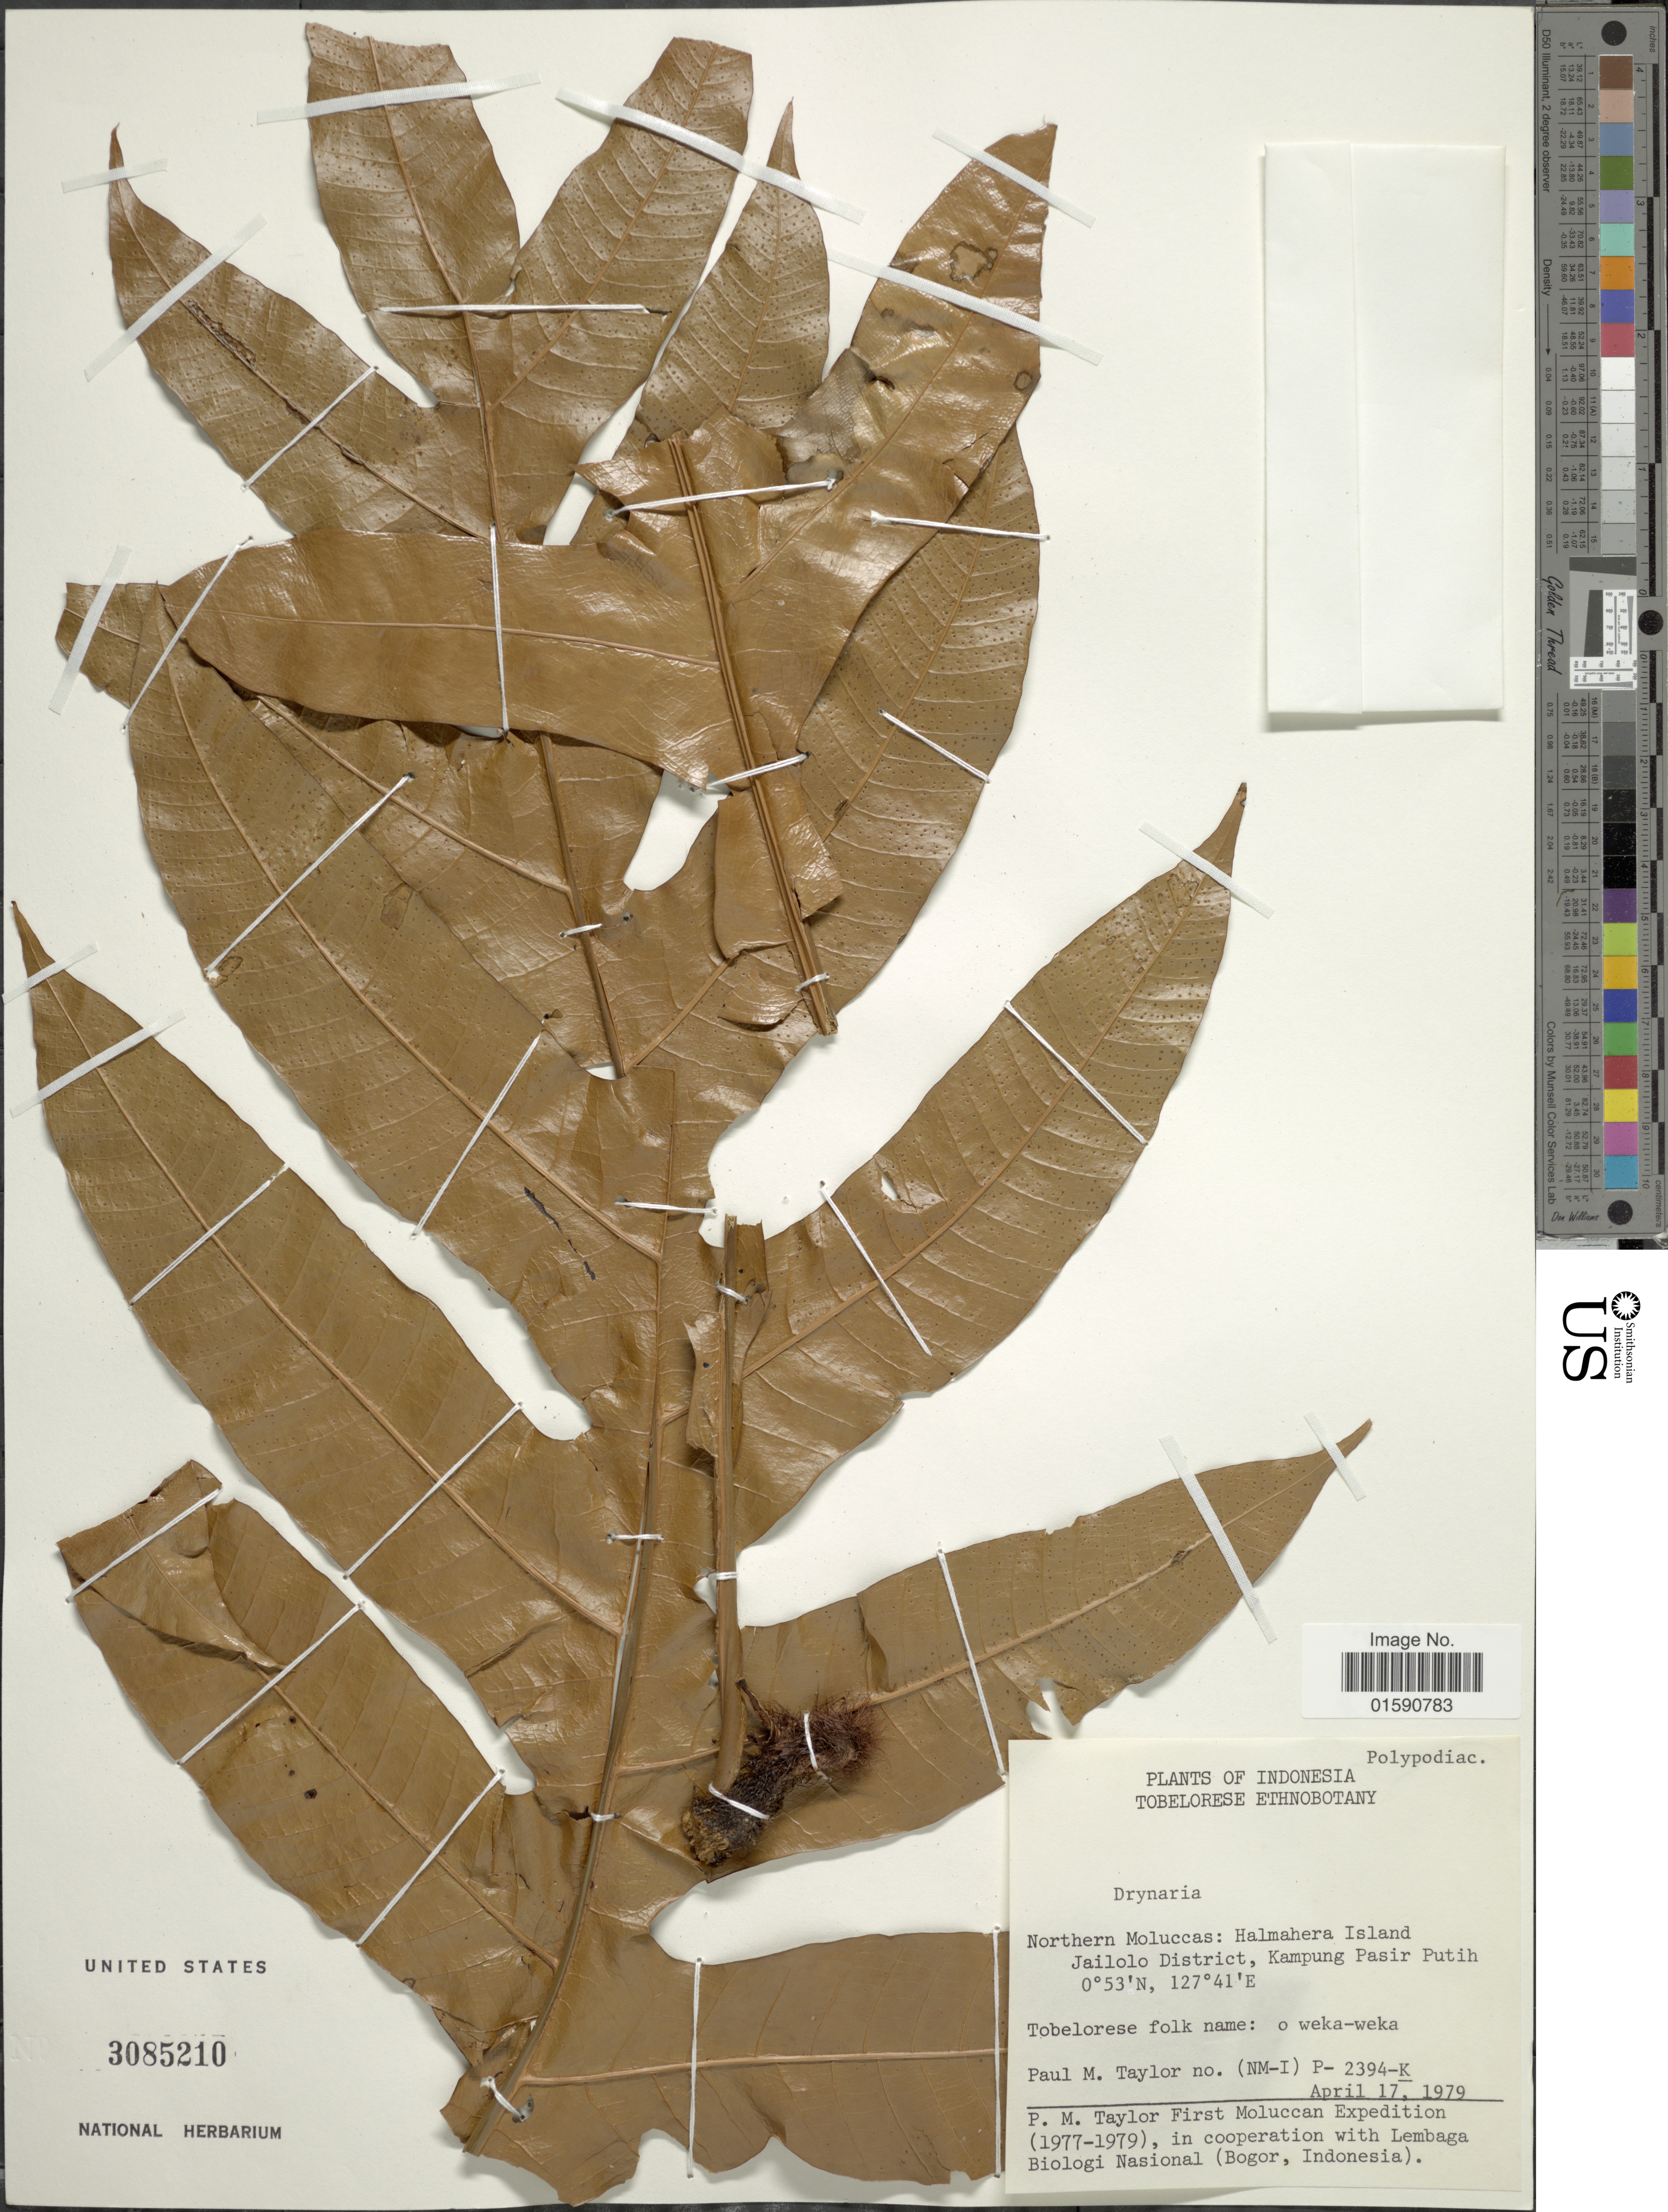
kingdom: Plantae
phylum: Tracheophyta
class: Polypodiopsida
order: Polypodiales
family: Polypodiaceae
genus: Drynaria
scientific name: Drynaria quercifolia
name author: (L.) J. Sm.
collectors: P. M. Taylor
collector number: (NM-I) P- 2394 - K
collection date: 1979-04-17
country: Indonesia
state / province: Maluku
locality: Northern Moluccas: Halmahera Island, Jailolo District, Kampung Pasir Putih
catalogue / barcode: US 3085210